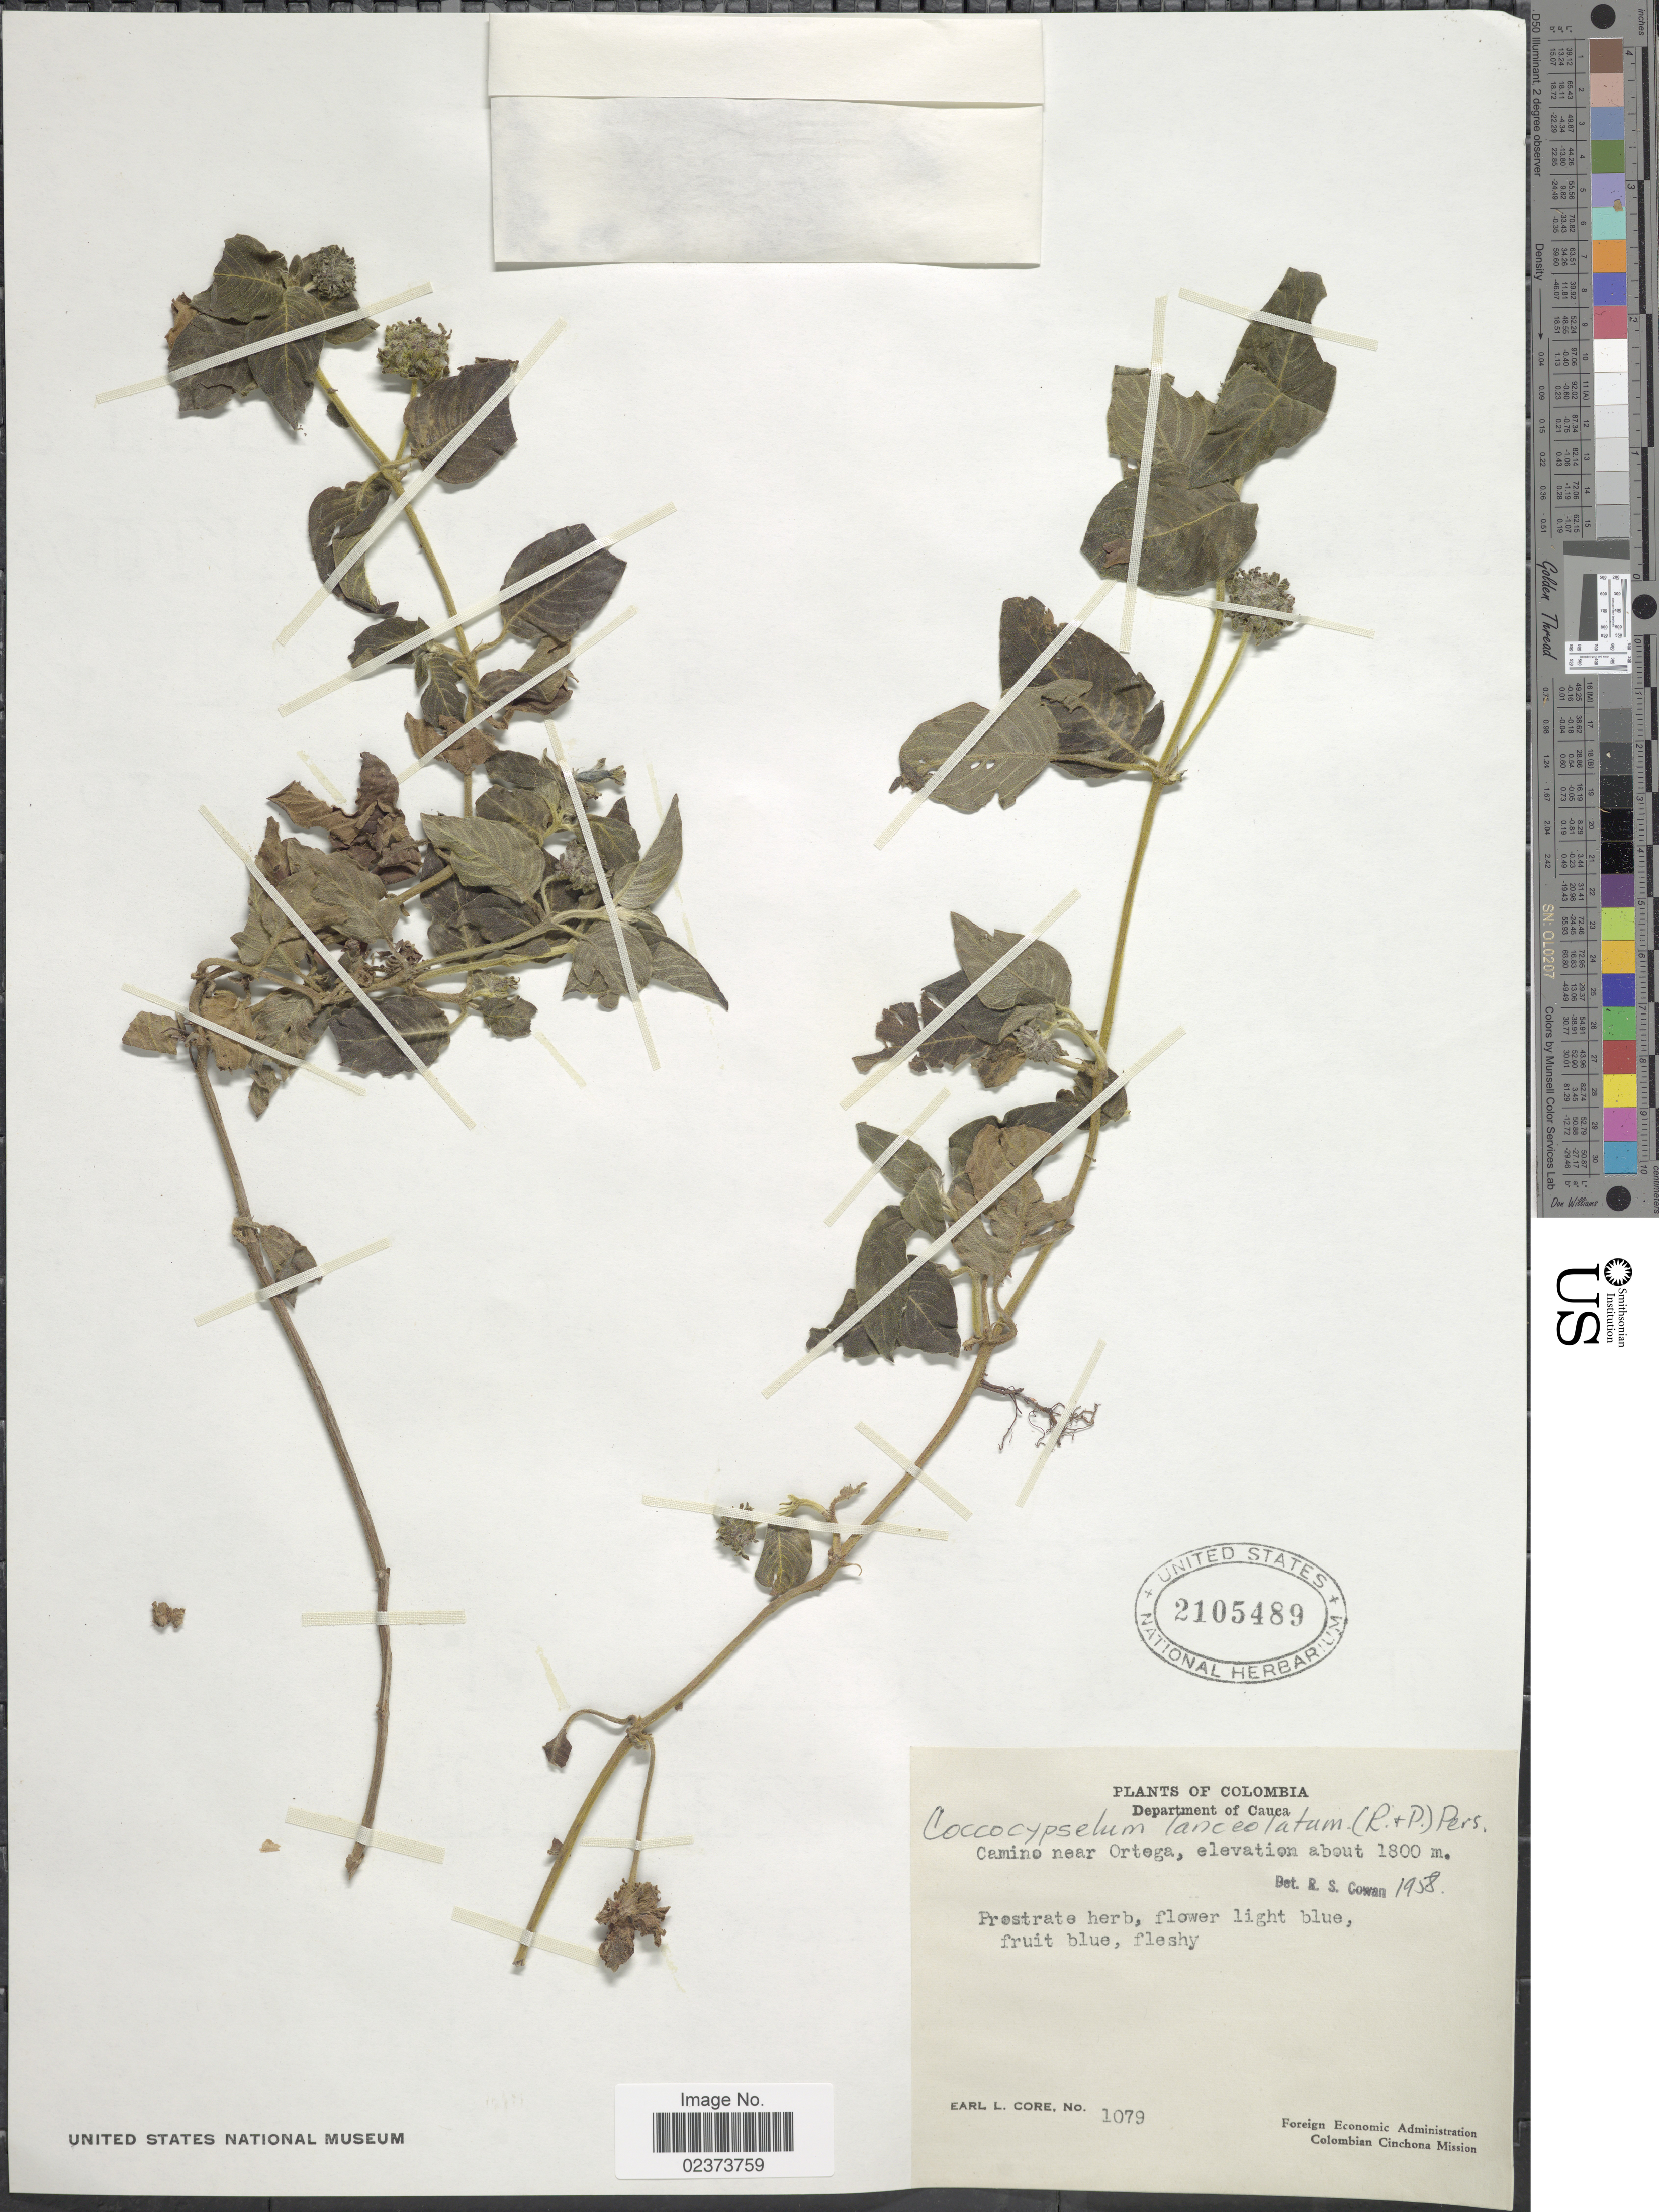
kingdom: Plantae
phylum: Tracheophyta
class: Magnoliopsida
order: Gentianales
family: Rubiaceae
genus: Coccocypselum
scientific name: Coccocypselum lanceolatum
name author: (Ruiz & Pav.) Pers.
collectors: E. L. Core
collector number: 1079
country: Colombia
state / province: Cauca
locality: Department of Cauca, Camino near Ortega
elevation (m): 1800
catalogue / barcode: US 2105489